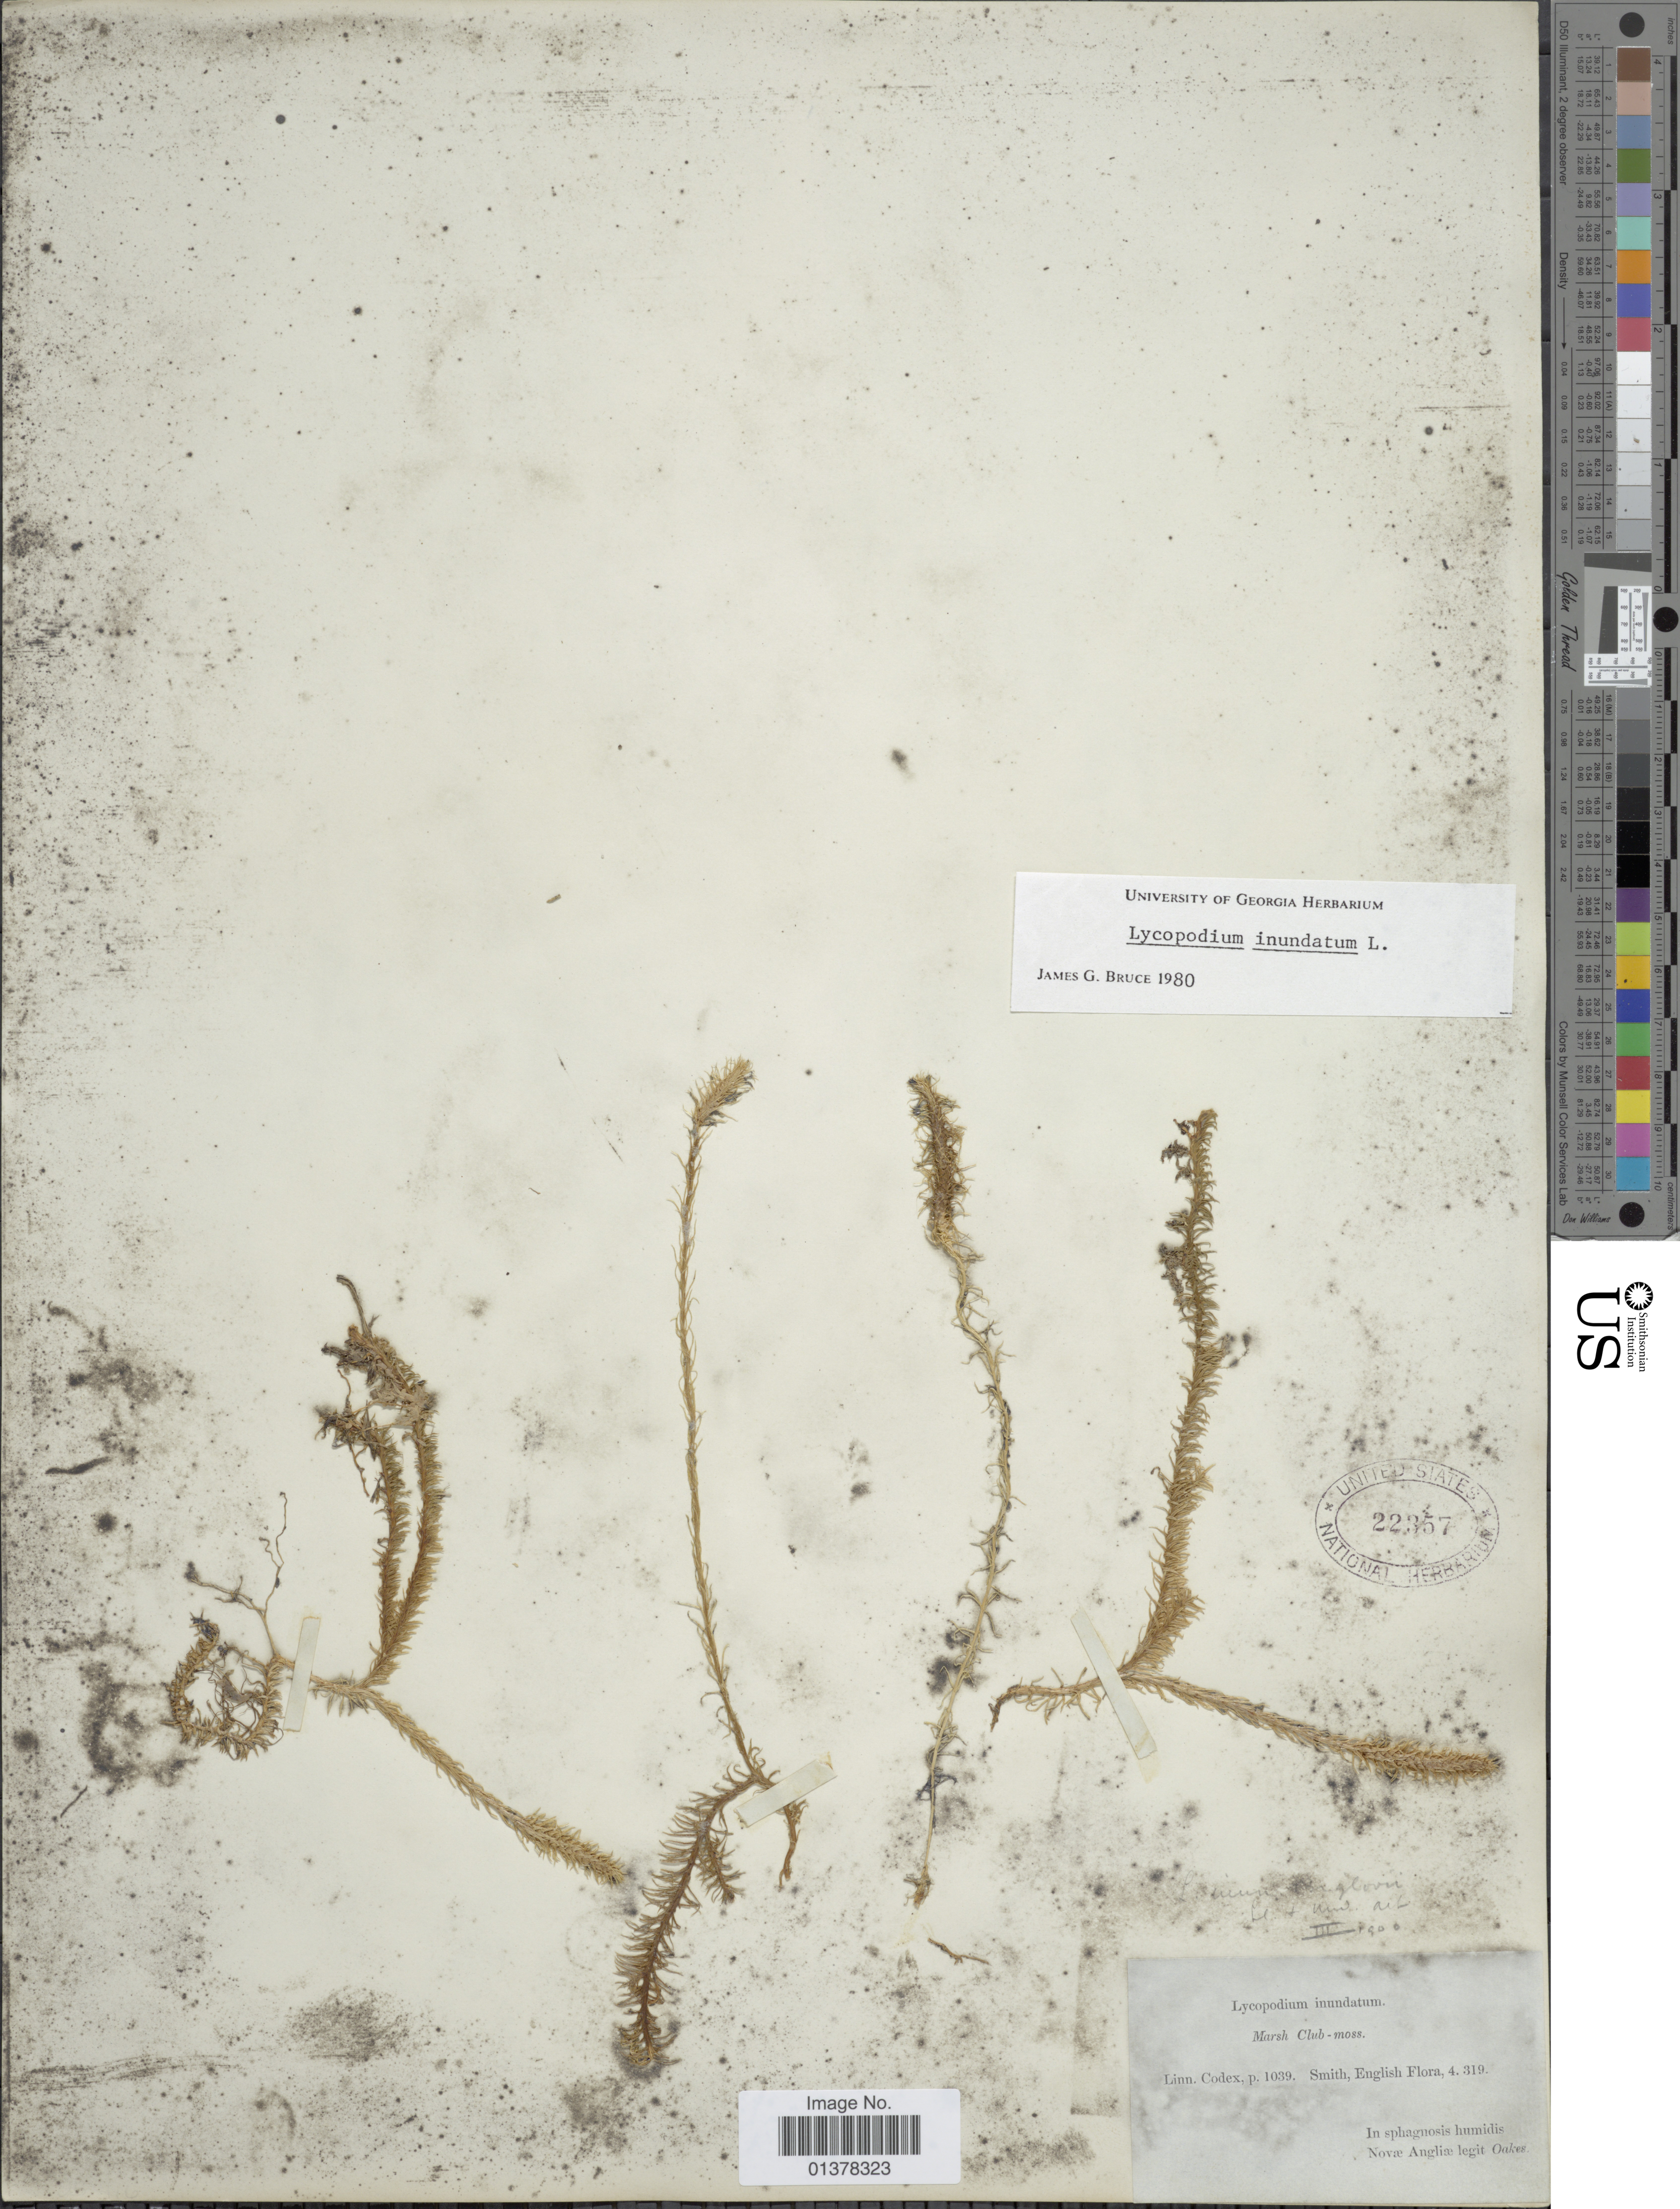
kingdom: Plantae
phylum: Tracheophyta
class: Lycopodiopsida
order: Lycopodiales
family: Lycopodiaceae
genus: Lycopodiella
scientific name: Lycopodiella inundata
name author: (L.) Holub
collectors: -. Oakes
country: United States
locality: In sphagnosis humidis Novae Angliae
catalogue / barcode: US 22357